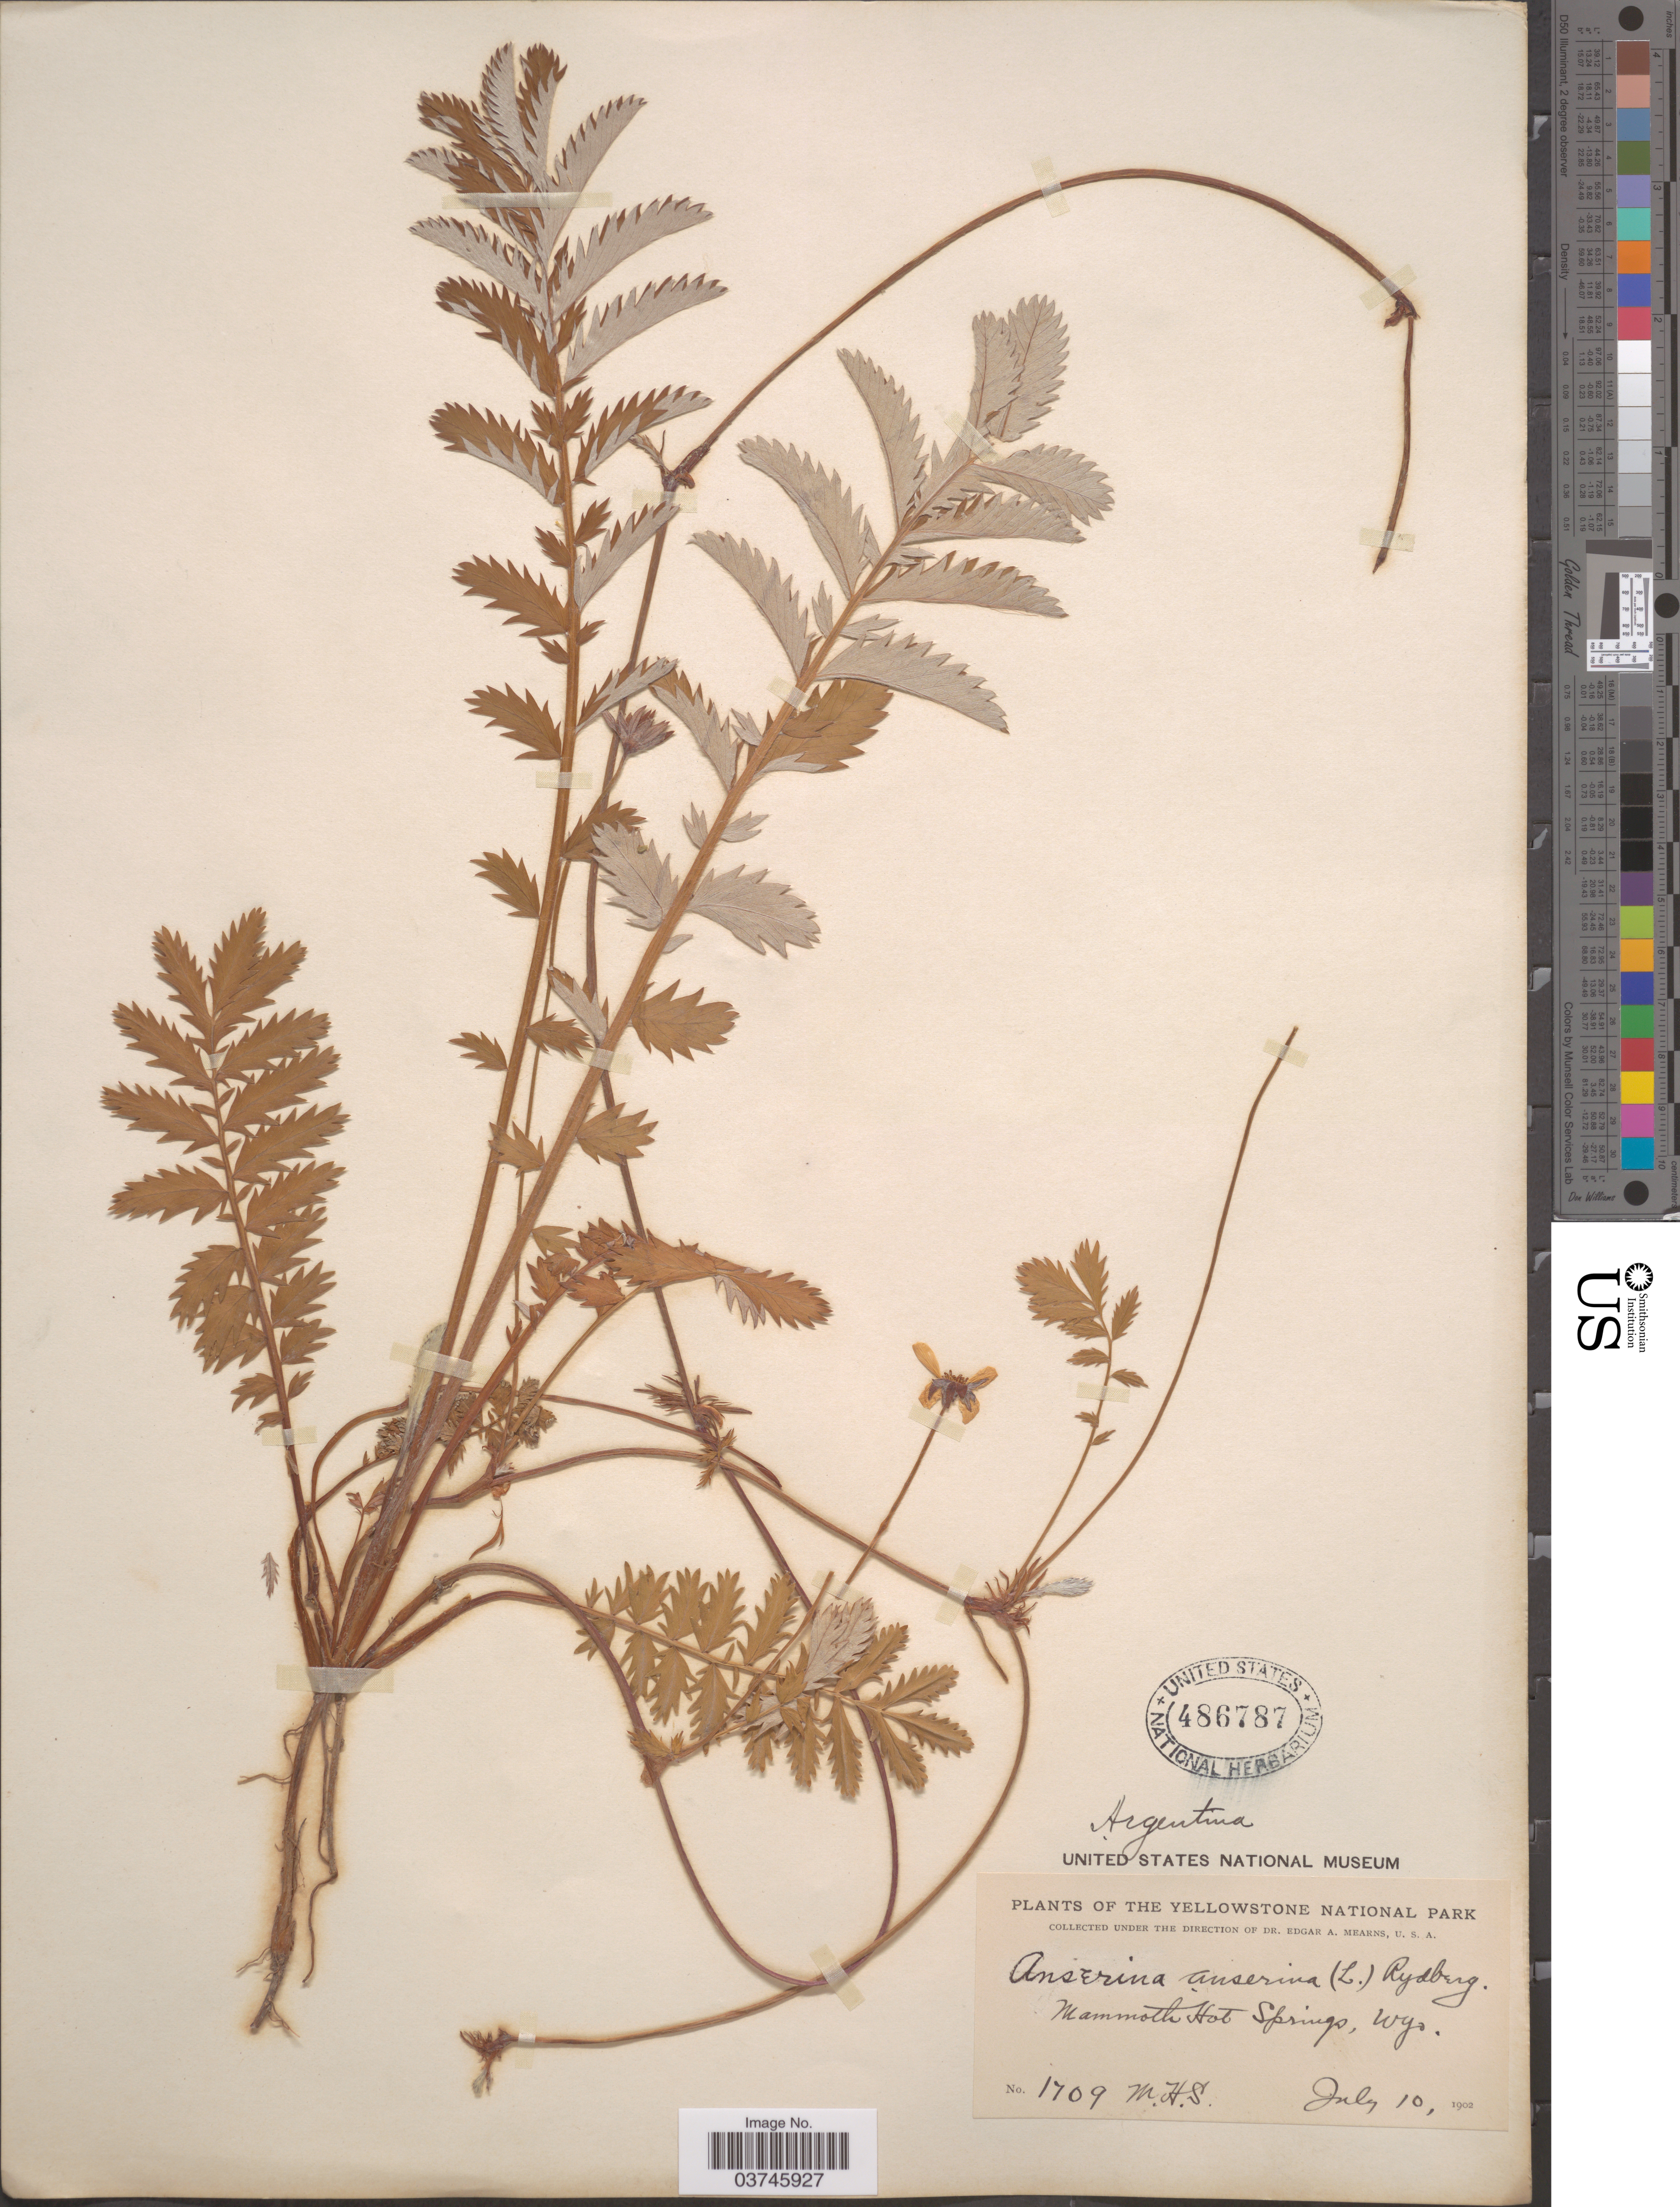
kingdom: Plantae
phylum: Tracheophyta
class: Magnoliopsida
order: Rosales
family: Rosaceae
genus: Argentina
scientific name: Argentina anserina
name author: (L.) Rydb.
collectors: M. H. S.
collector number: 1709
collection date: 1902-07-10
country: United States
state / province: Wyoming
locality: The Yellowstone National Park. Mammoth Hot Springs.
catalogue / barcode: US 486787